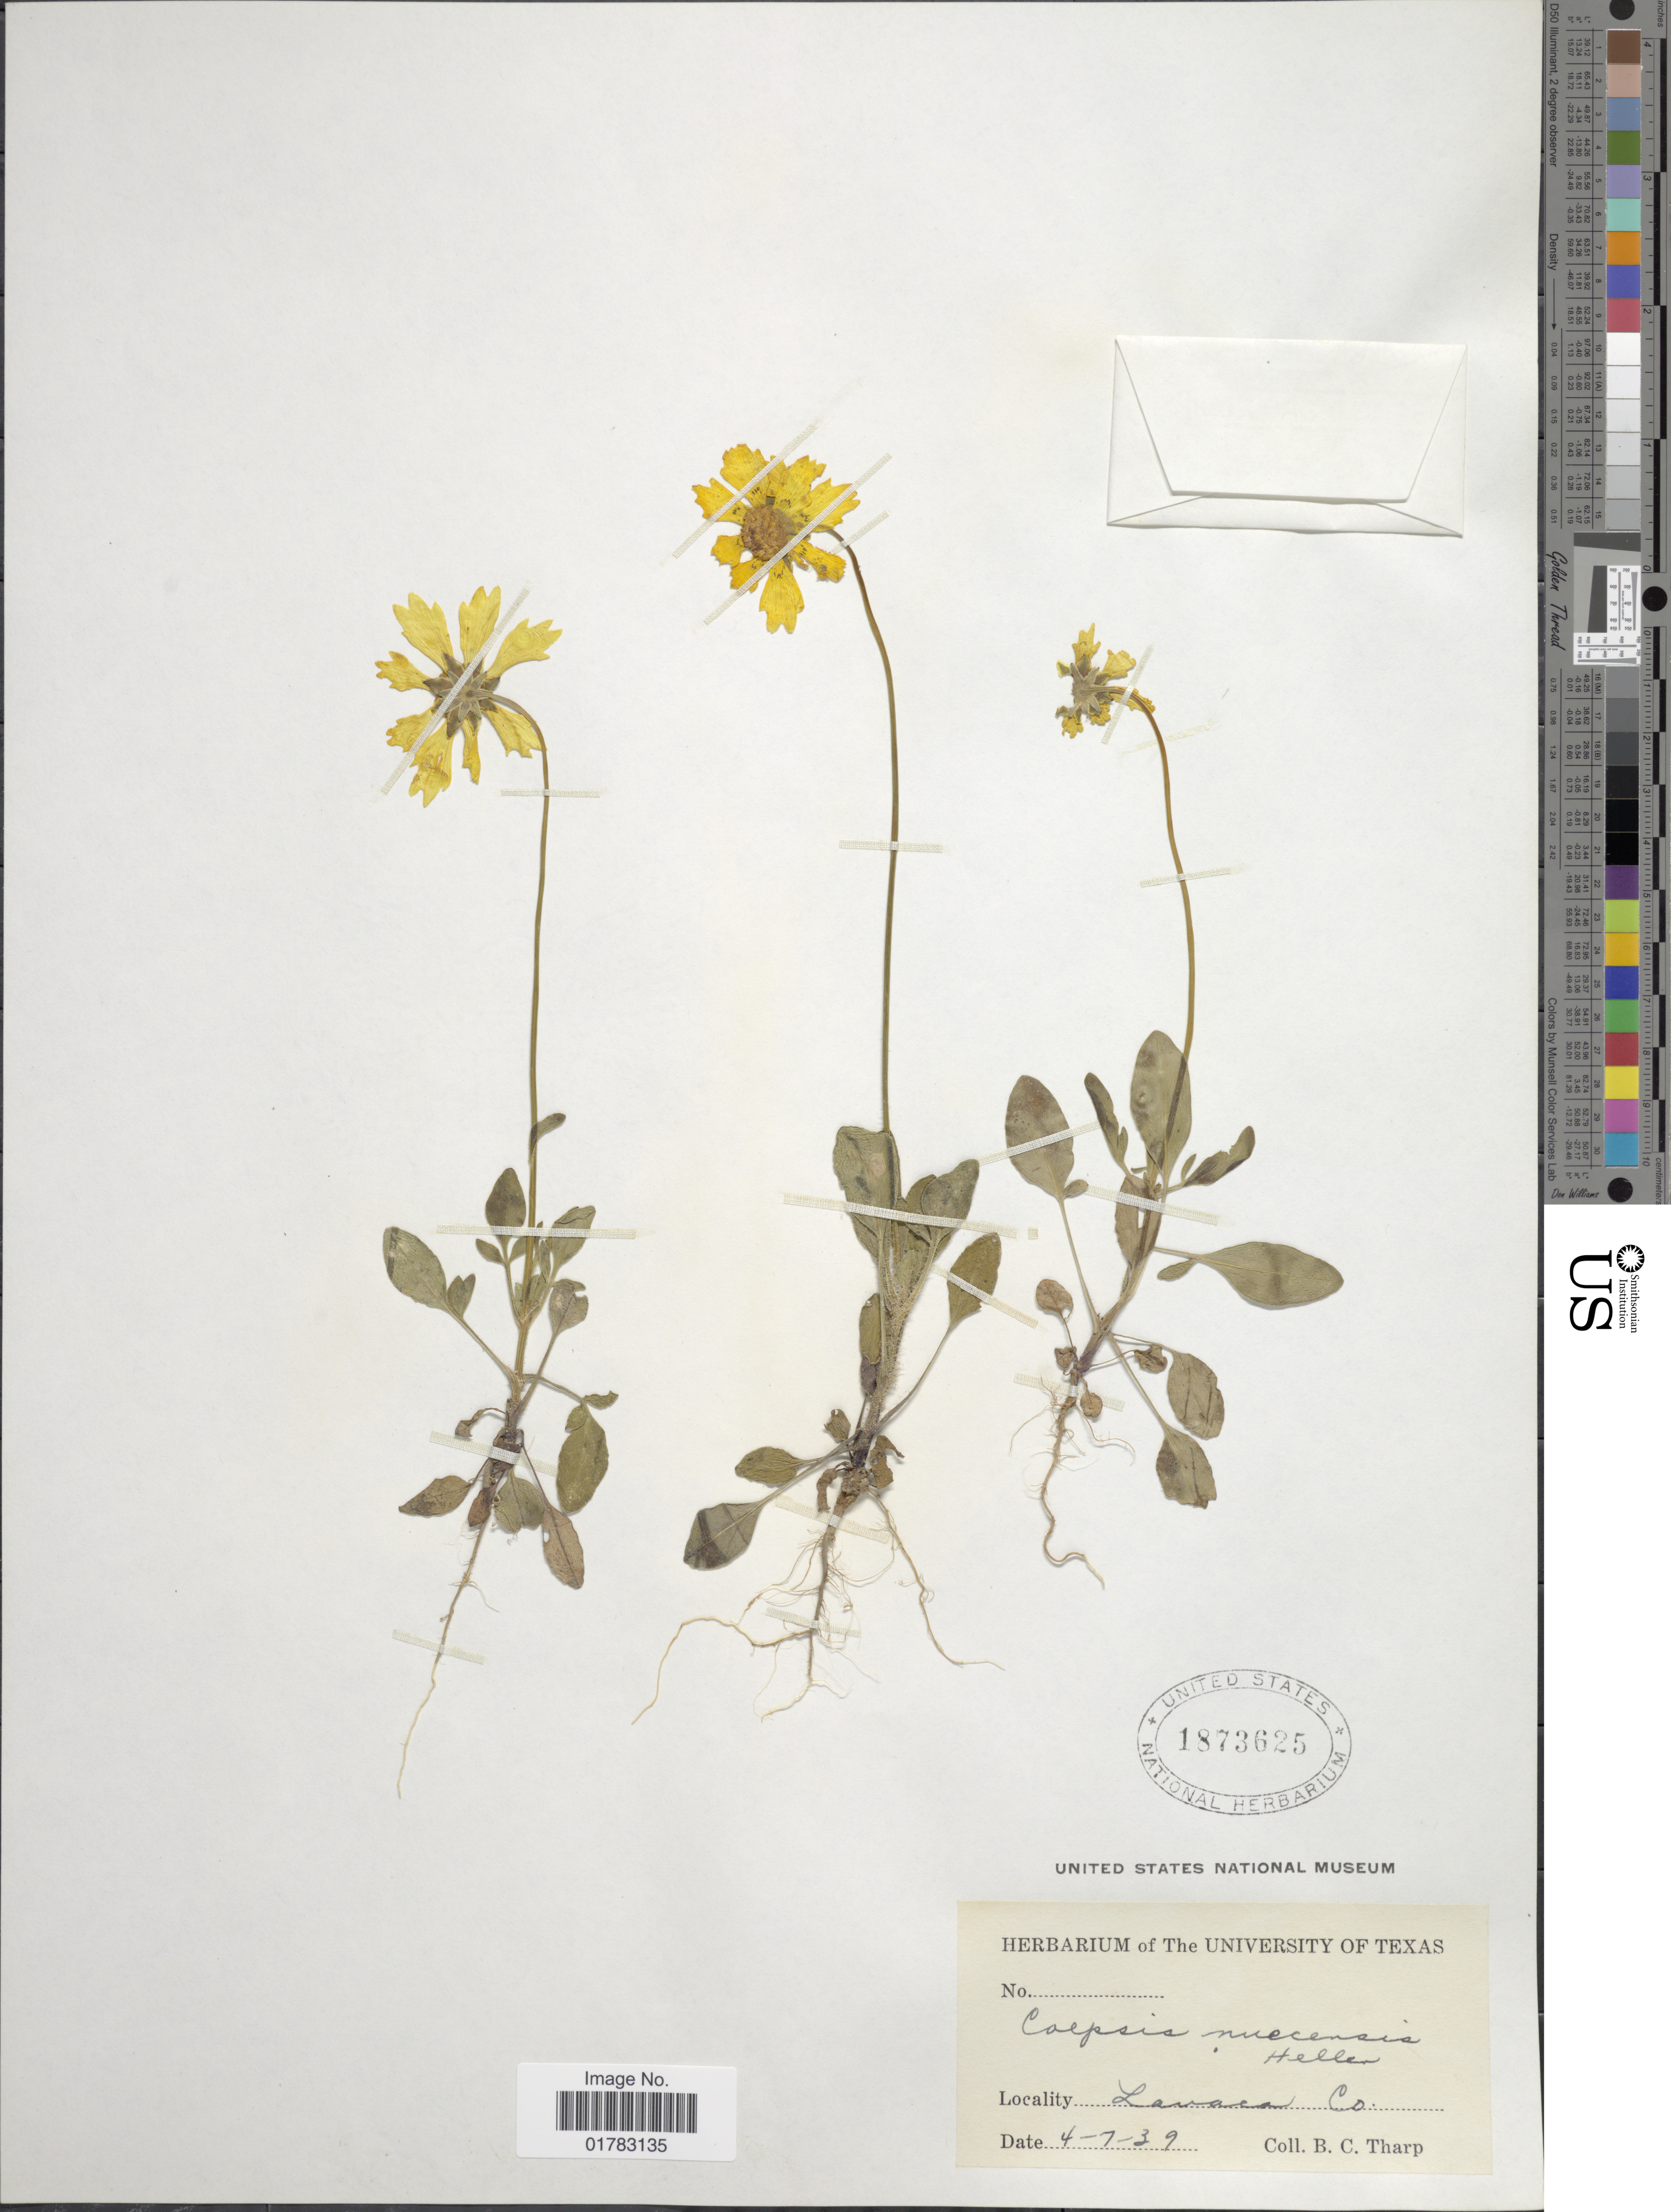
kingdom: Plantae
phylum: Tracheophyta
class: Magnoliopsida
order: Asterales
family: Asteraceae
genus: Coreopsis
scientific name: Coreopsis nuecensis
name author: A. Heller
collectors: B. C. Tharp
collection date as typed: Transcribed d/m/y: 7/4/39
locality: Lavaca Co.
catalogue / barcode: US 1873625